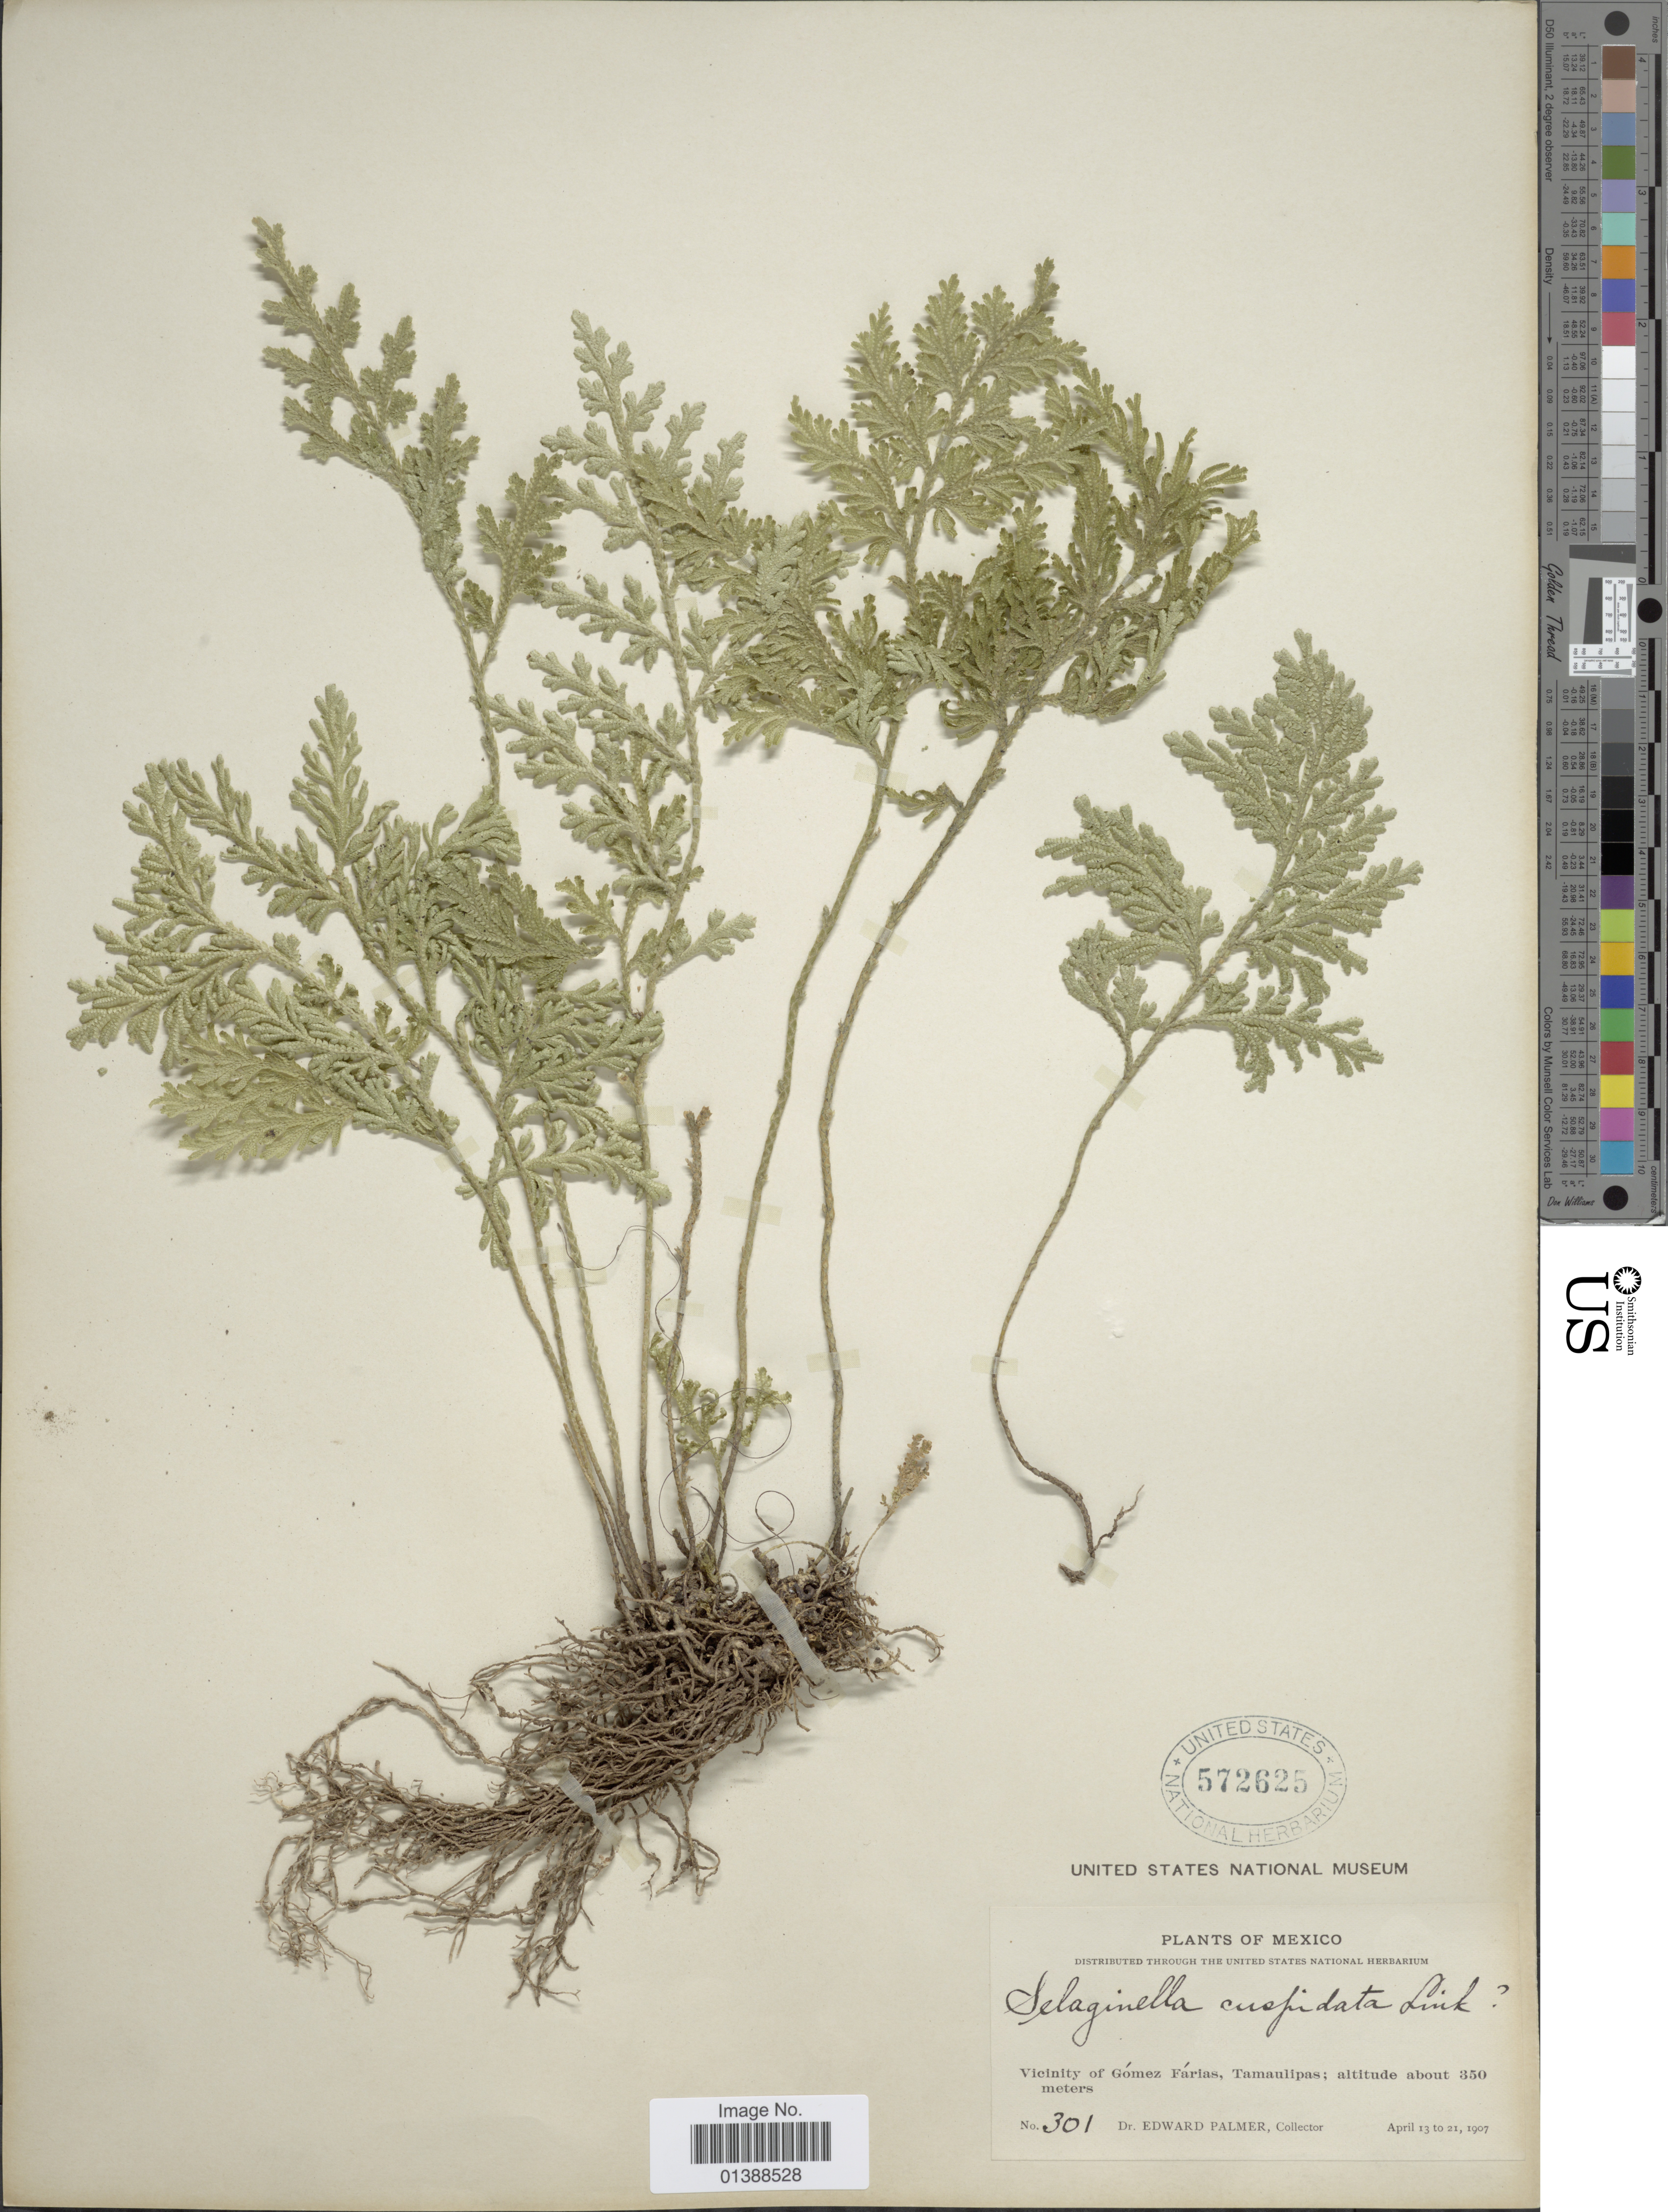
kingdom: Plantae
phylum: Tracheophyta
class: Lycopodiopsida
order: Selaginellales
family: Selaginellaceae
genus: Selaginella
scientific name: Selaginella pallescens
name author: (C. Presl) Spring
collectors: E. Palmer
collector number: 301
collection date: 1907-04-13/1907-04-21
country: Mexico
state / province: Tamaulipas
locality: Vicinity of Gómez Fárias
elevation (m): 350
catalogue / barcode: US 572625